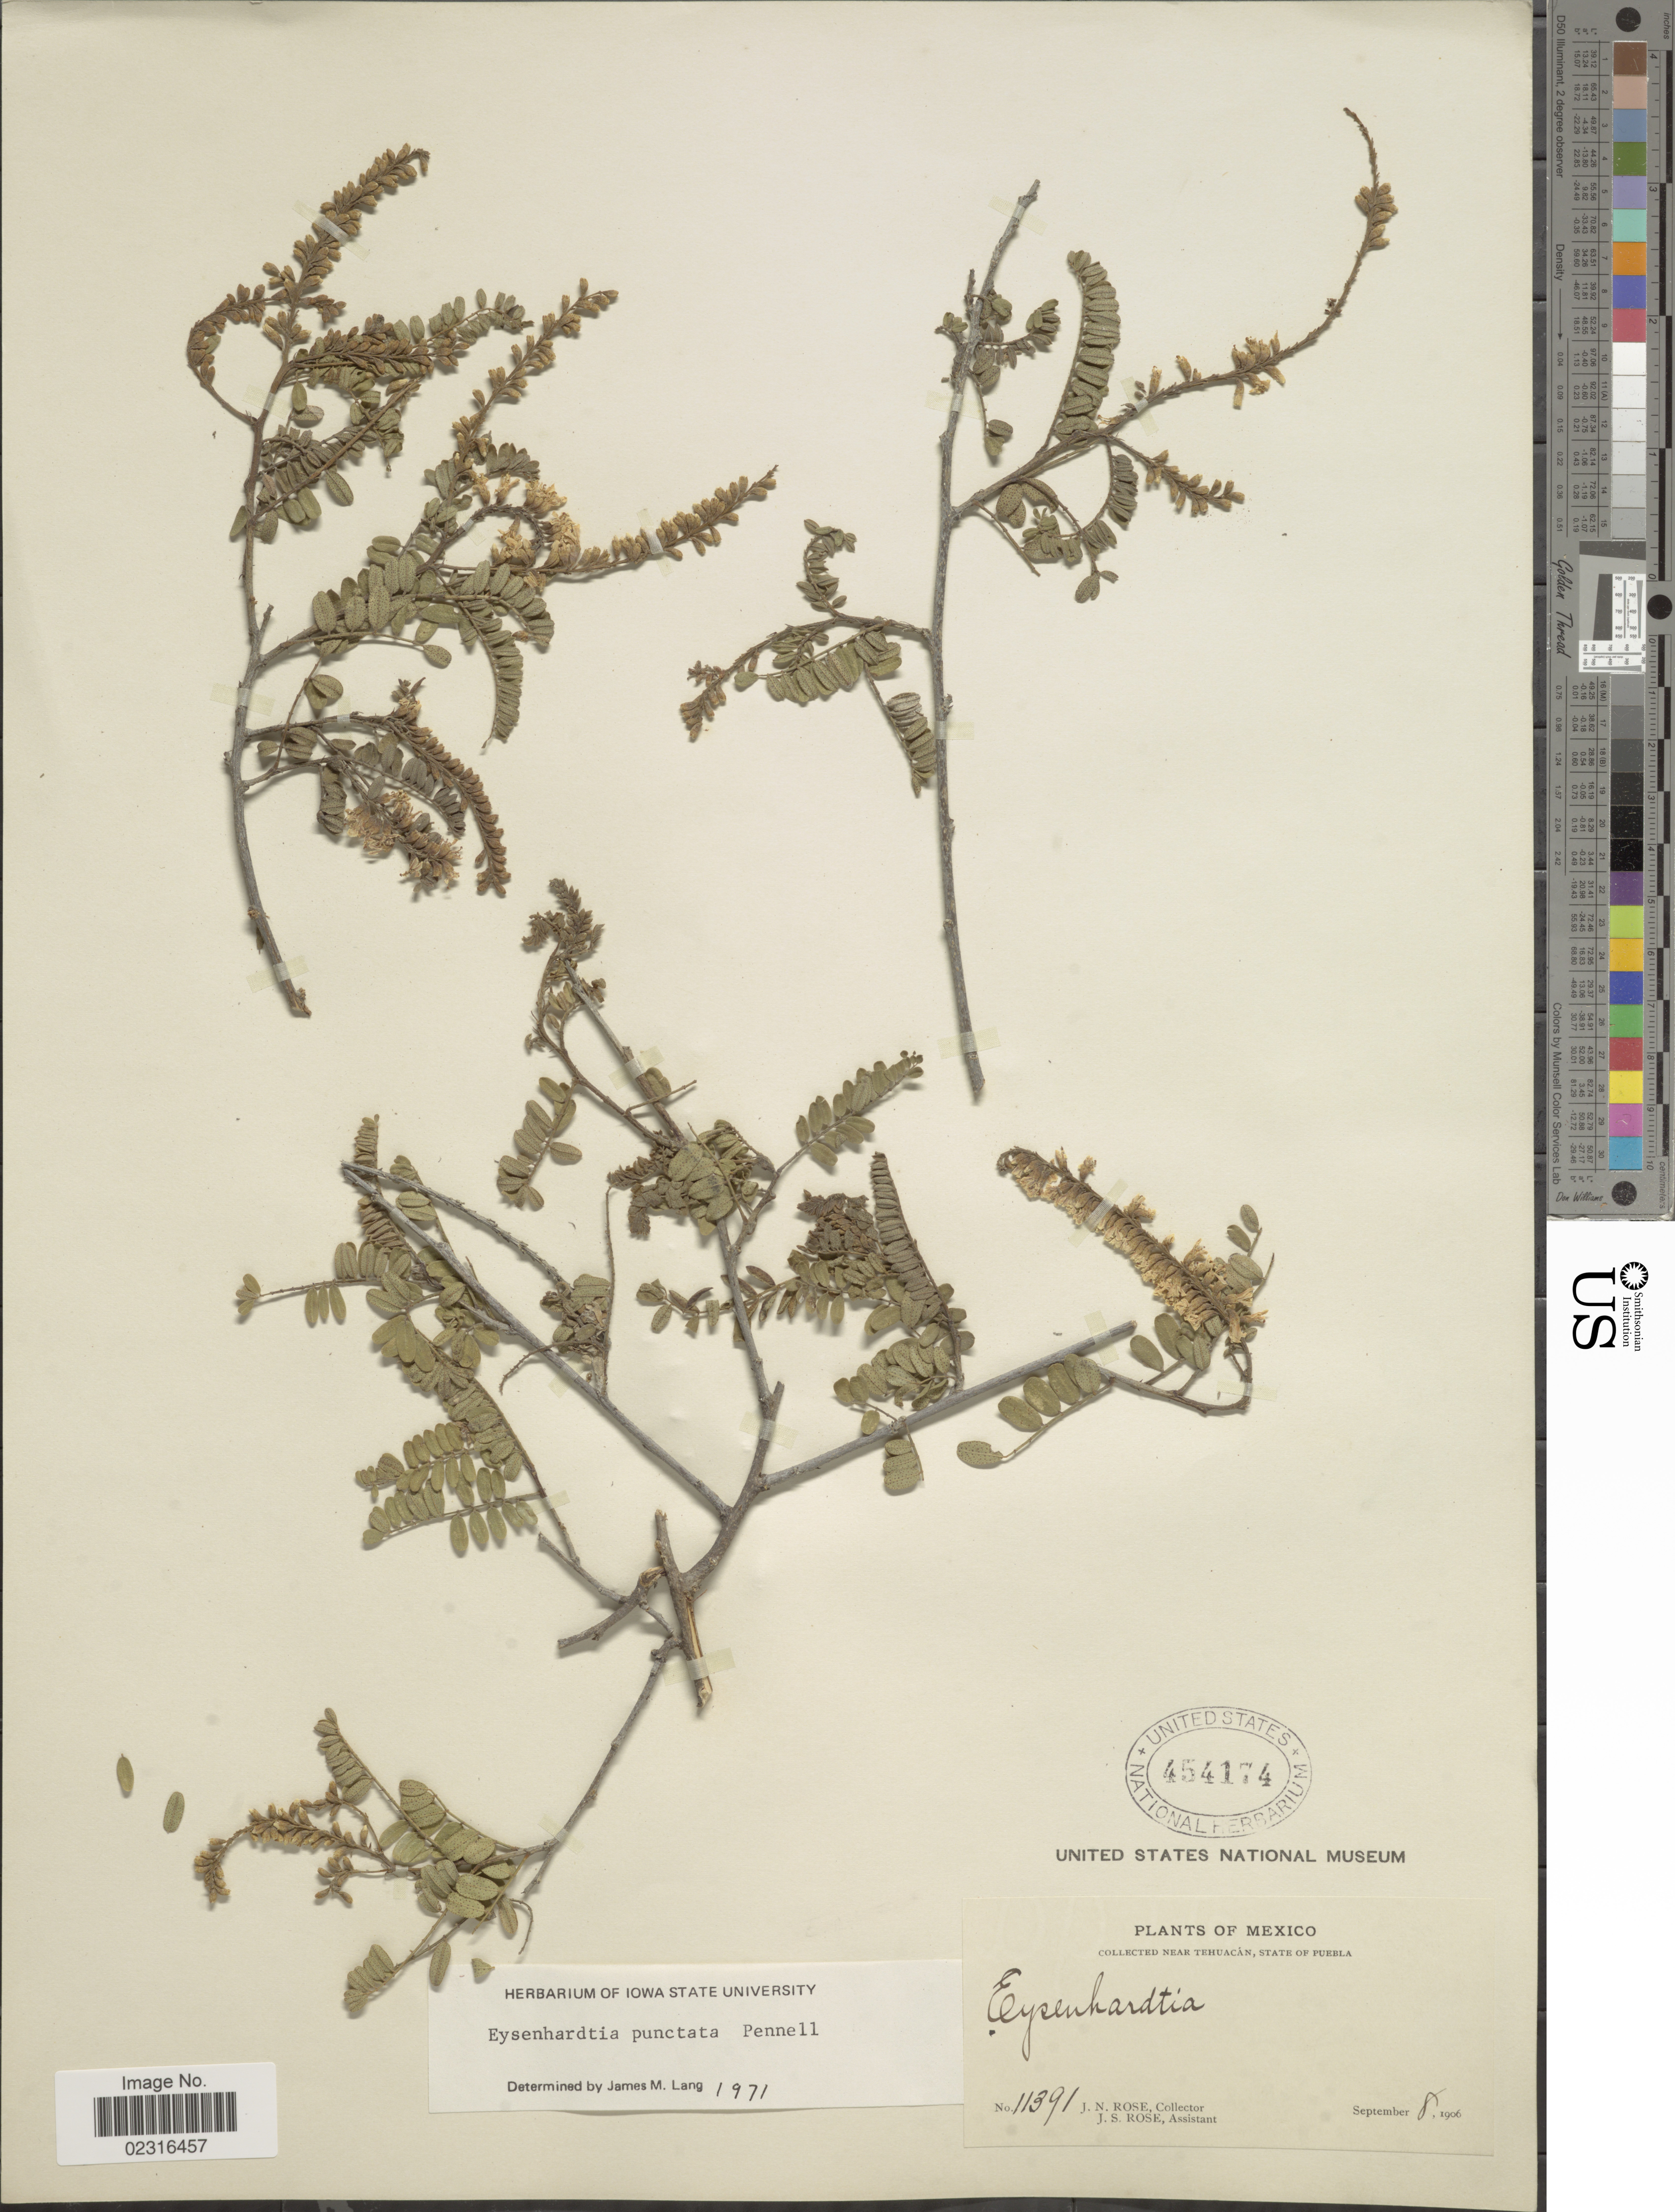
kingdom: Plantae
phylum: Tracheophyta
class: Magnoliopsida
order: Fabales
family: Fabaceae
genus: Eysenhardtia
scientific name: Eysenhardtia punctata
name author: Pennell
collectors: J. N. Rose & J. S. Rose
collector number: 11391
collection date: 1906-09-08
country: Mexico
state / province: Puebla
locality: Near Tehuacan.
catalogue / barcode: US 454174